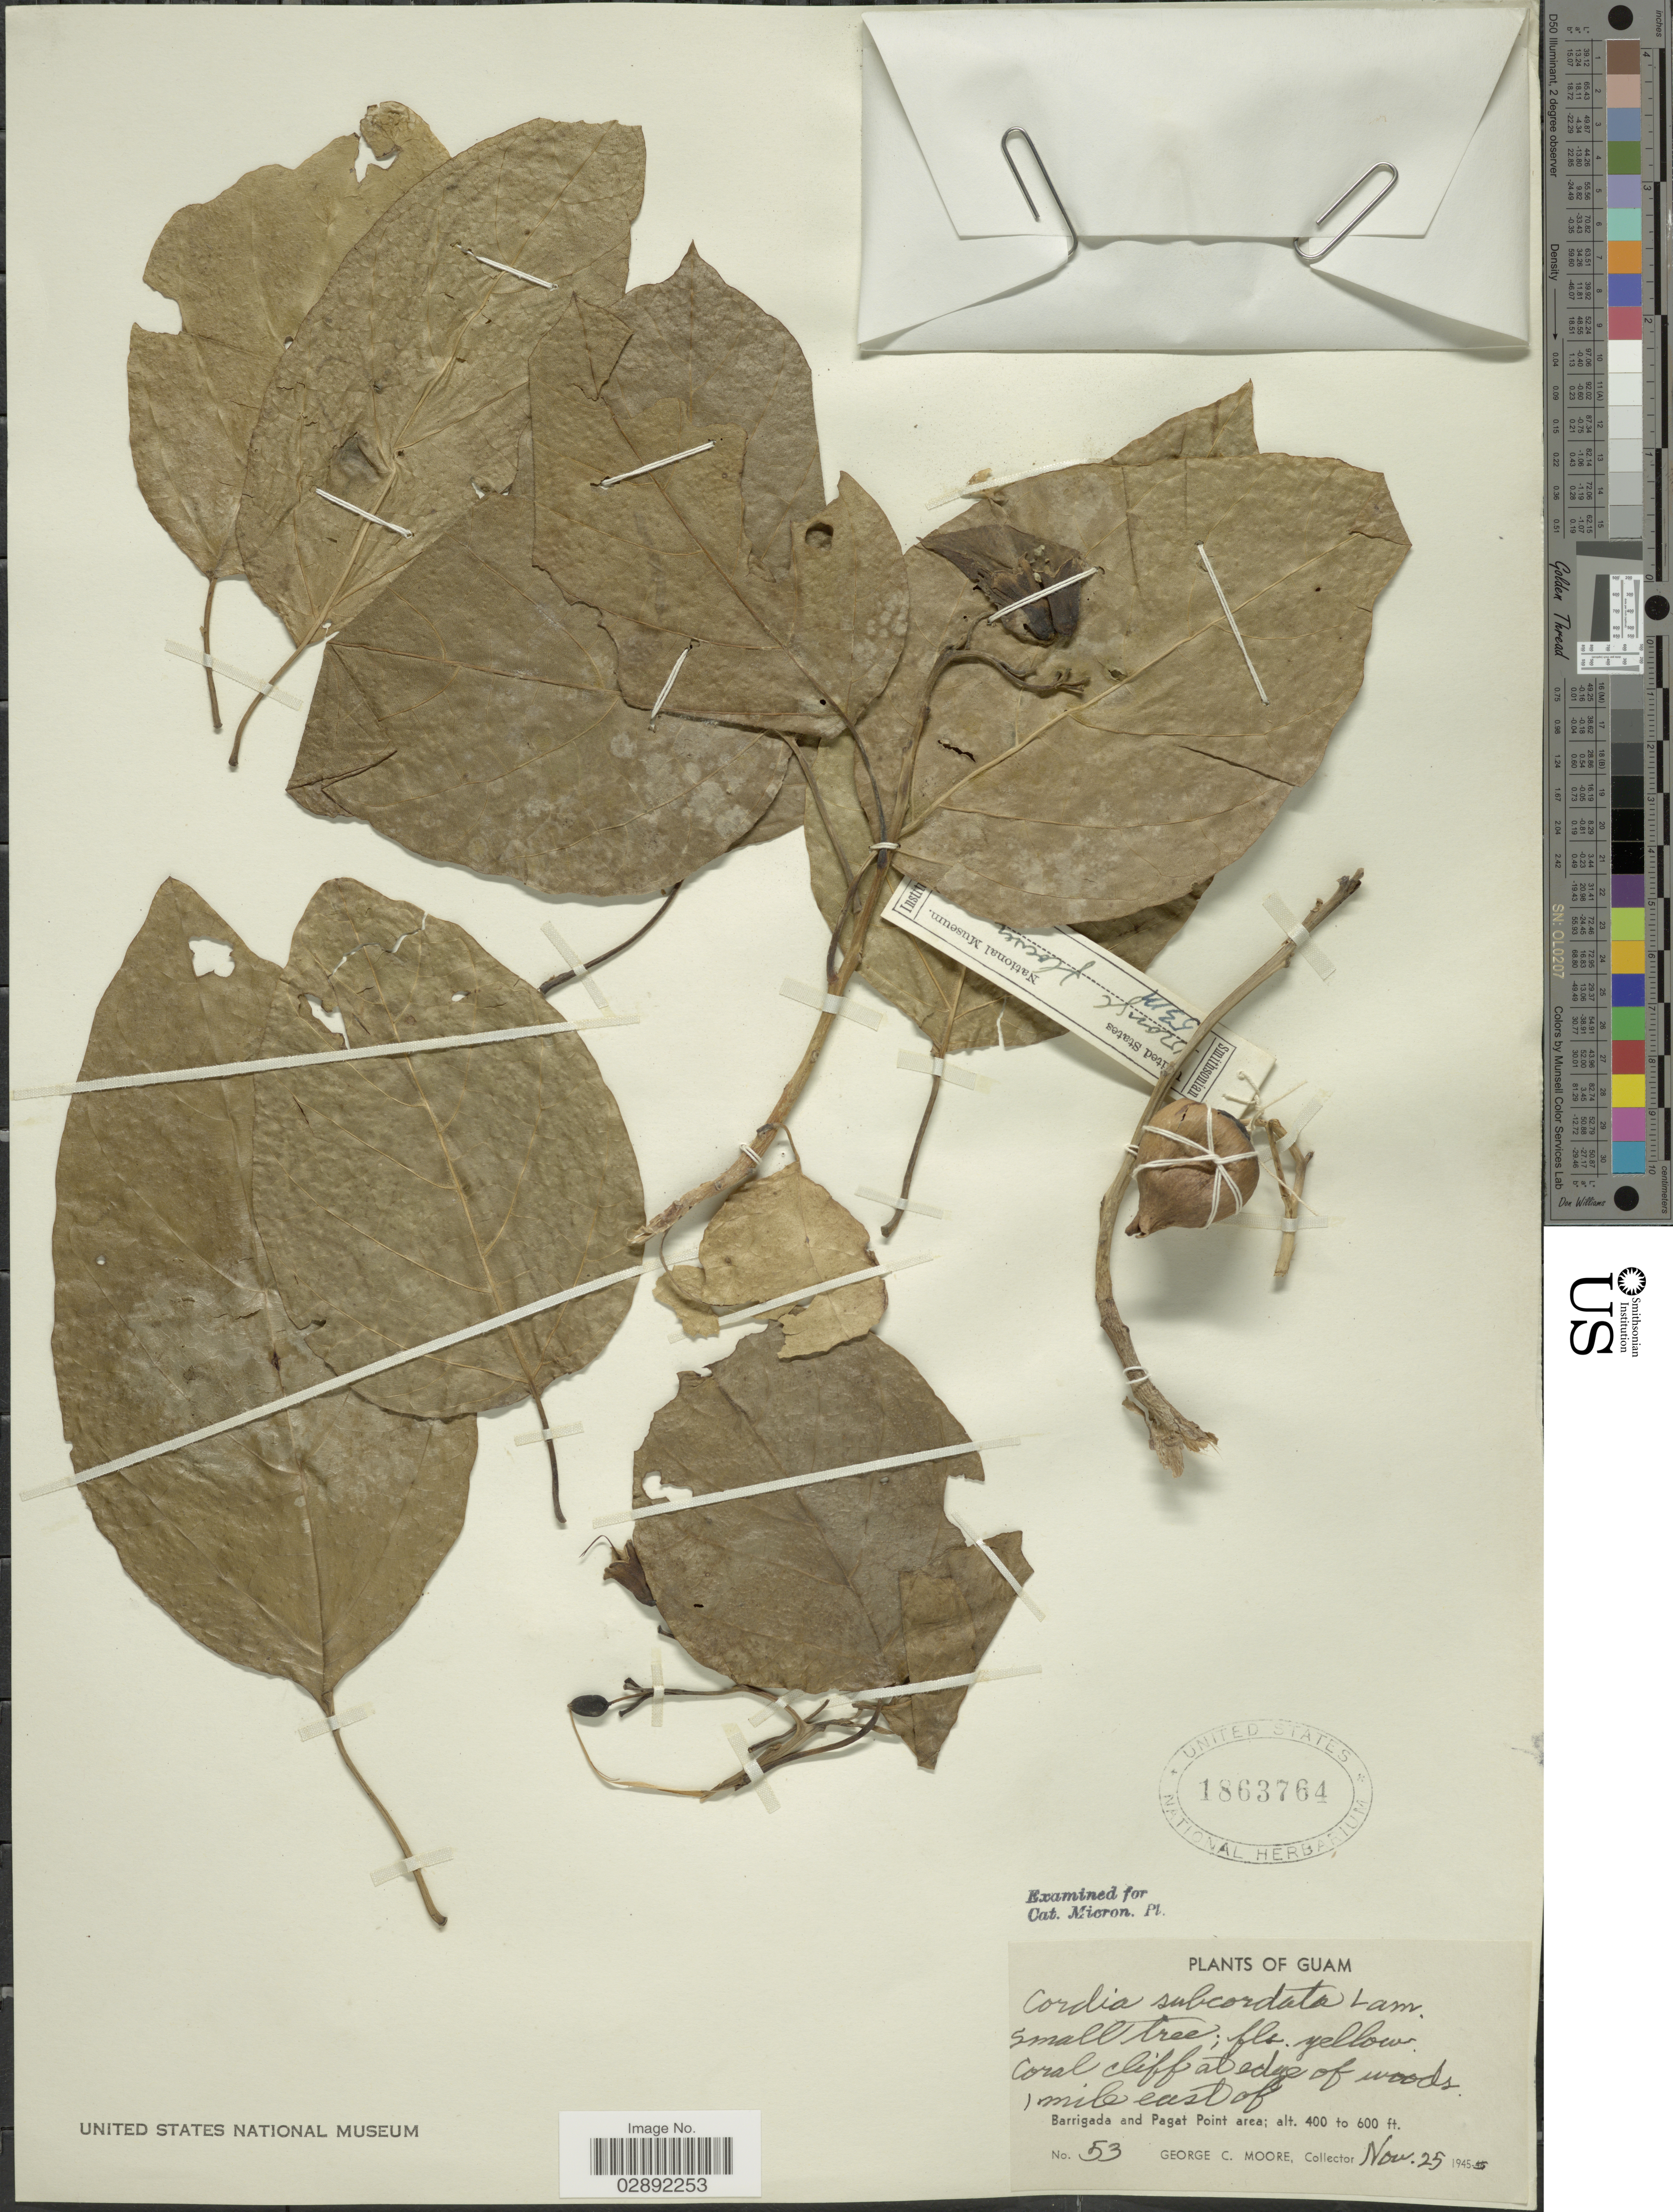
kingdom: Plantae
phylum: Tracheophyta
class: Magnoliopsida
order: Boraginales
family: Cordiaceae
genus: Cordia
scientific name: Cordia subcordata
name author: Lam.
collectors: G. C. Moore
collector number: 53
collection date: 1945-11-25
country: Guam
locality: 1 mile east of Barrigada and Pagat Point area.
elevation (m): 122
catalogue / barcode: US 1863764